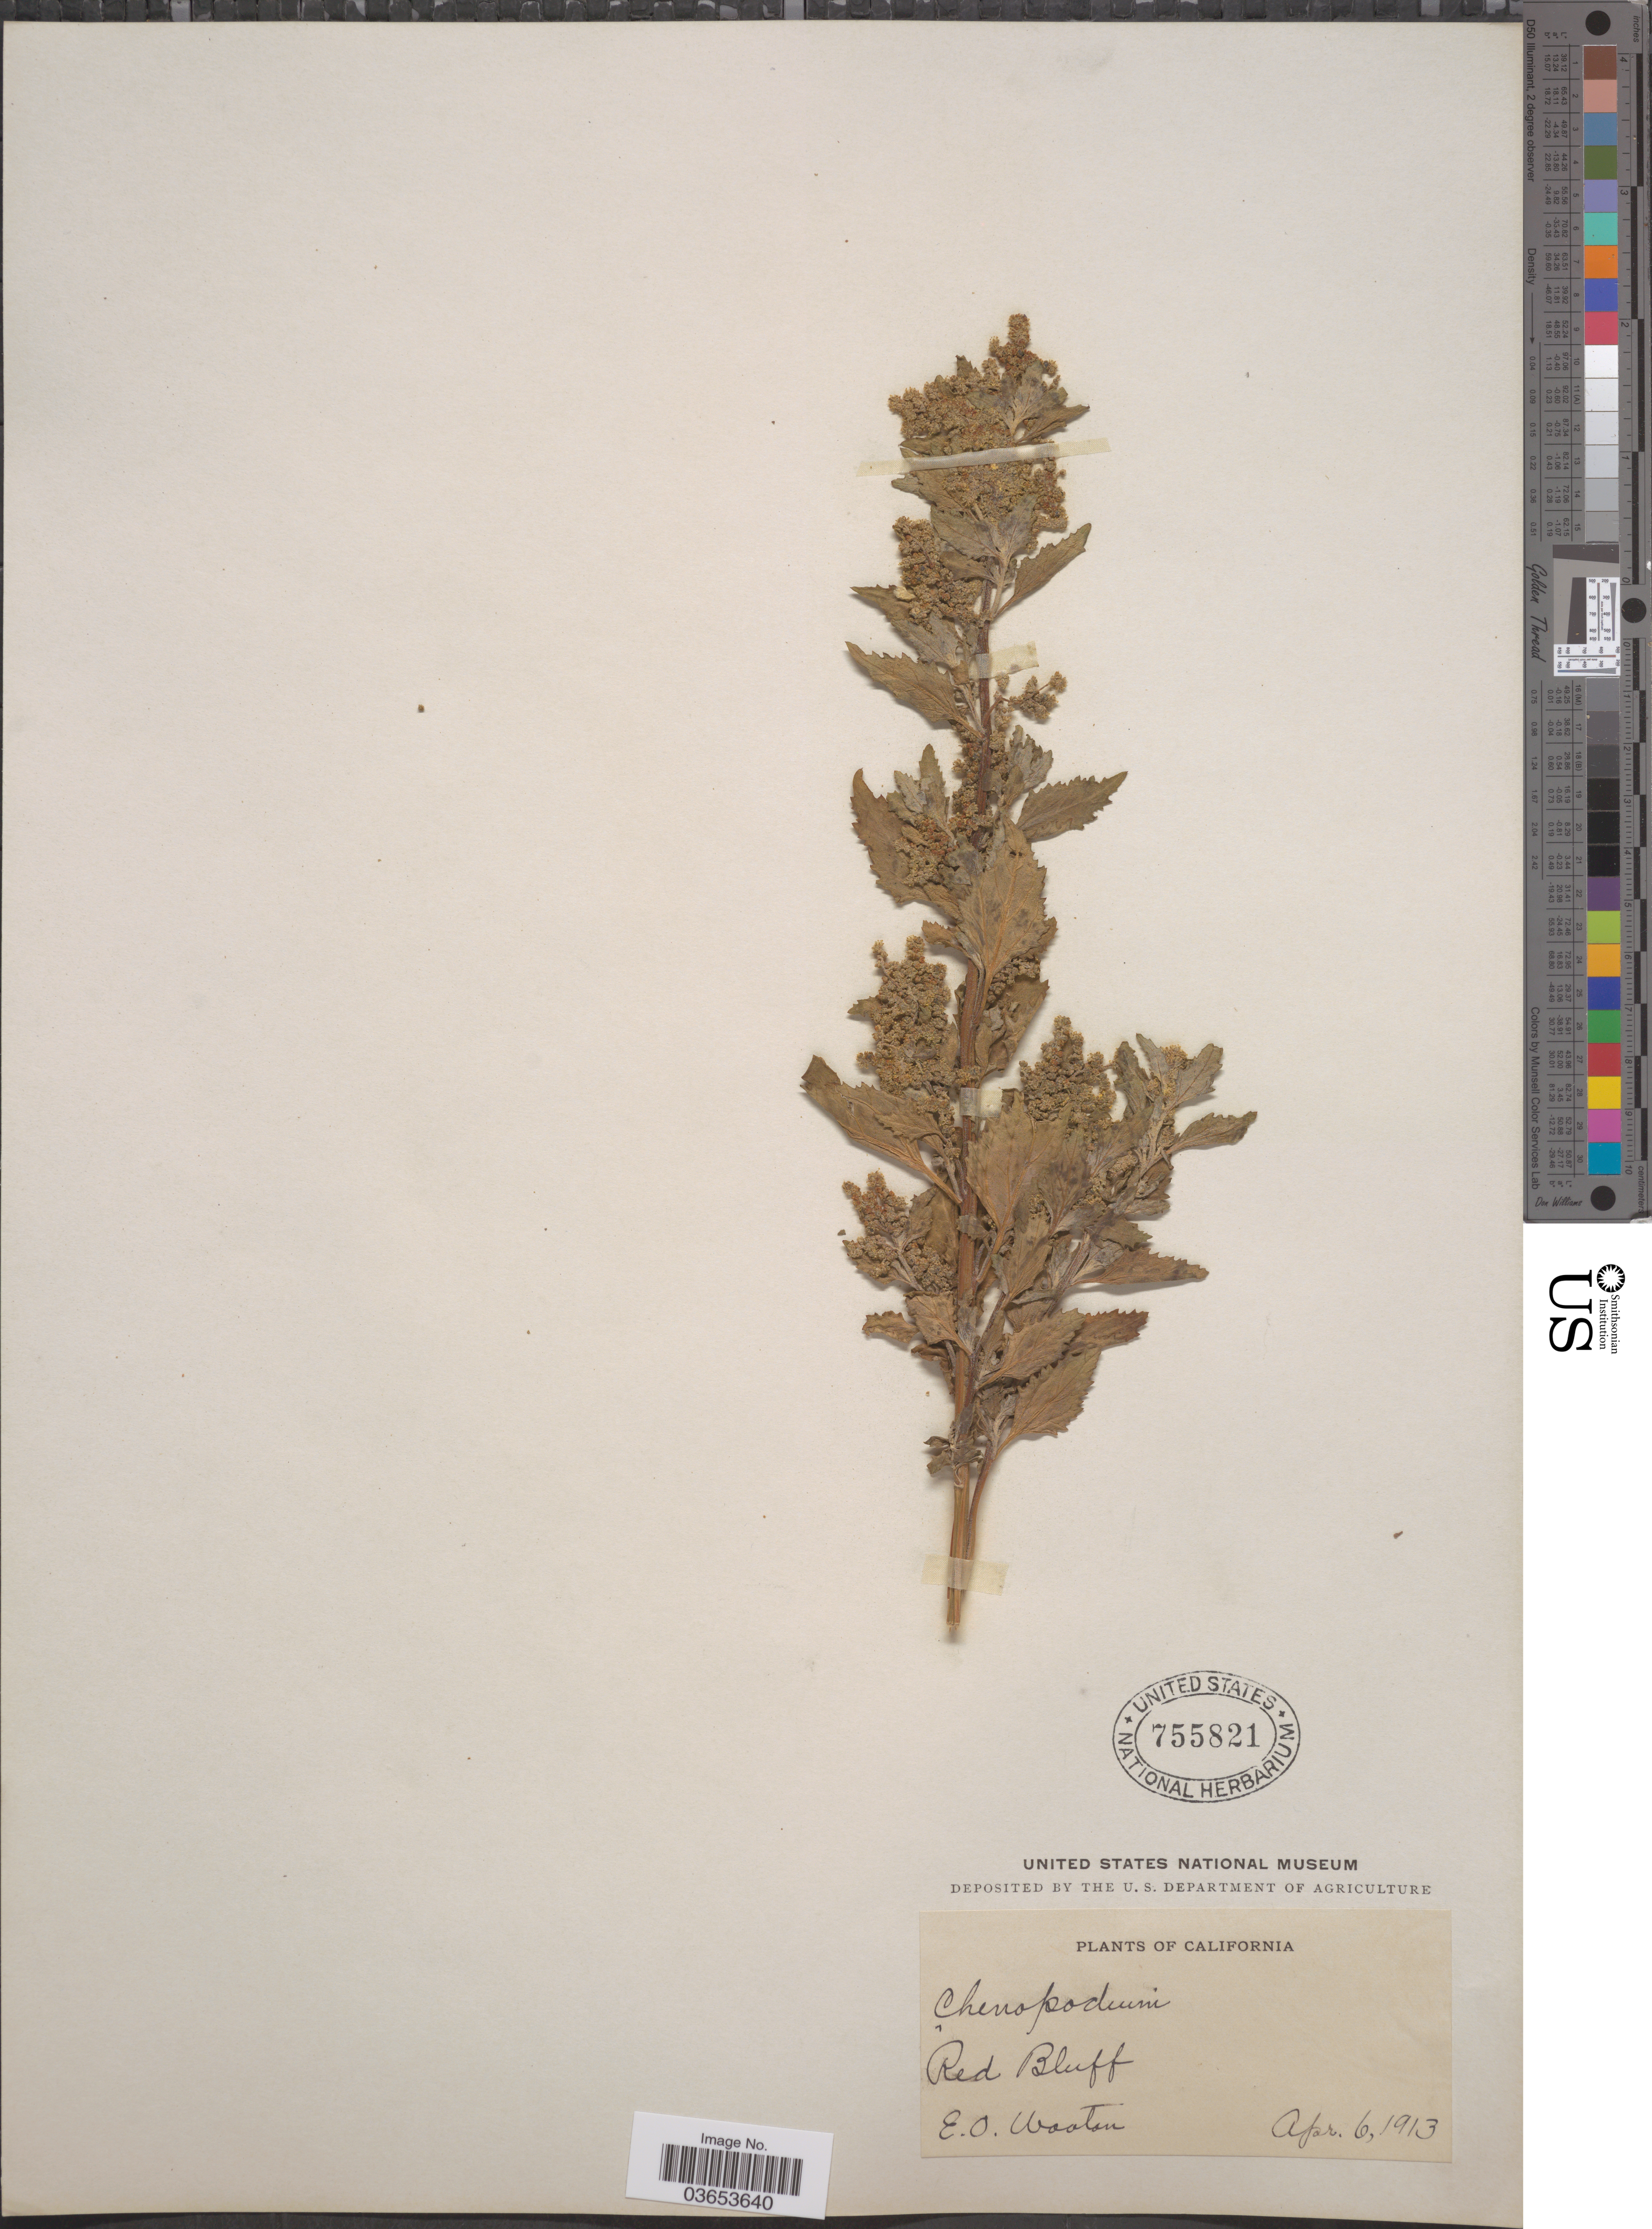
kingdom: Plantae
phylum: Tracheophyta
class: Magnoliopsida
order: Caryophyllales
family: Amaranthaceae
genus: Chenopodium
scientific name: Chenopodium murale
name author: L.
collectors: E. O. Wooton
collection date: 1913-04-06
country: United States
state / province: California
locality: Red Bluff.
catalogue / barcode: US 755821